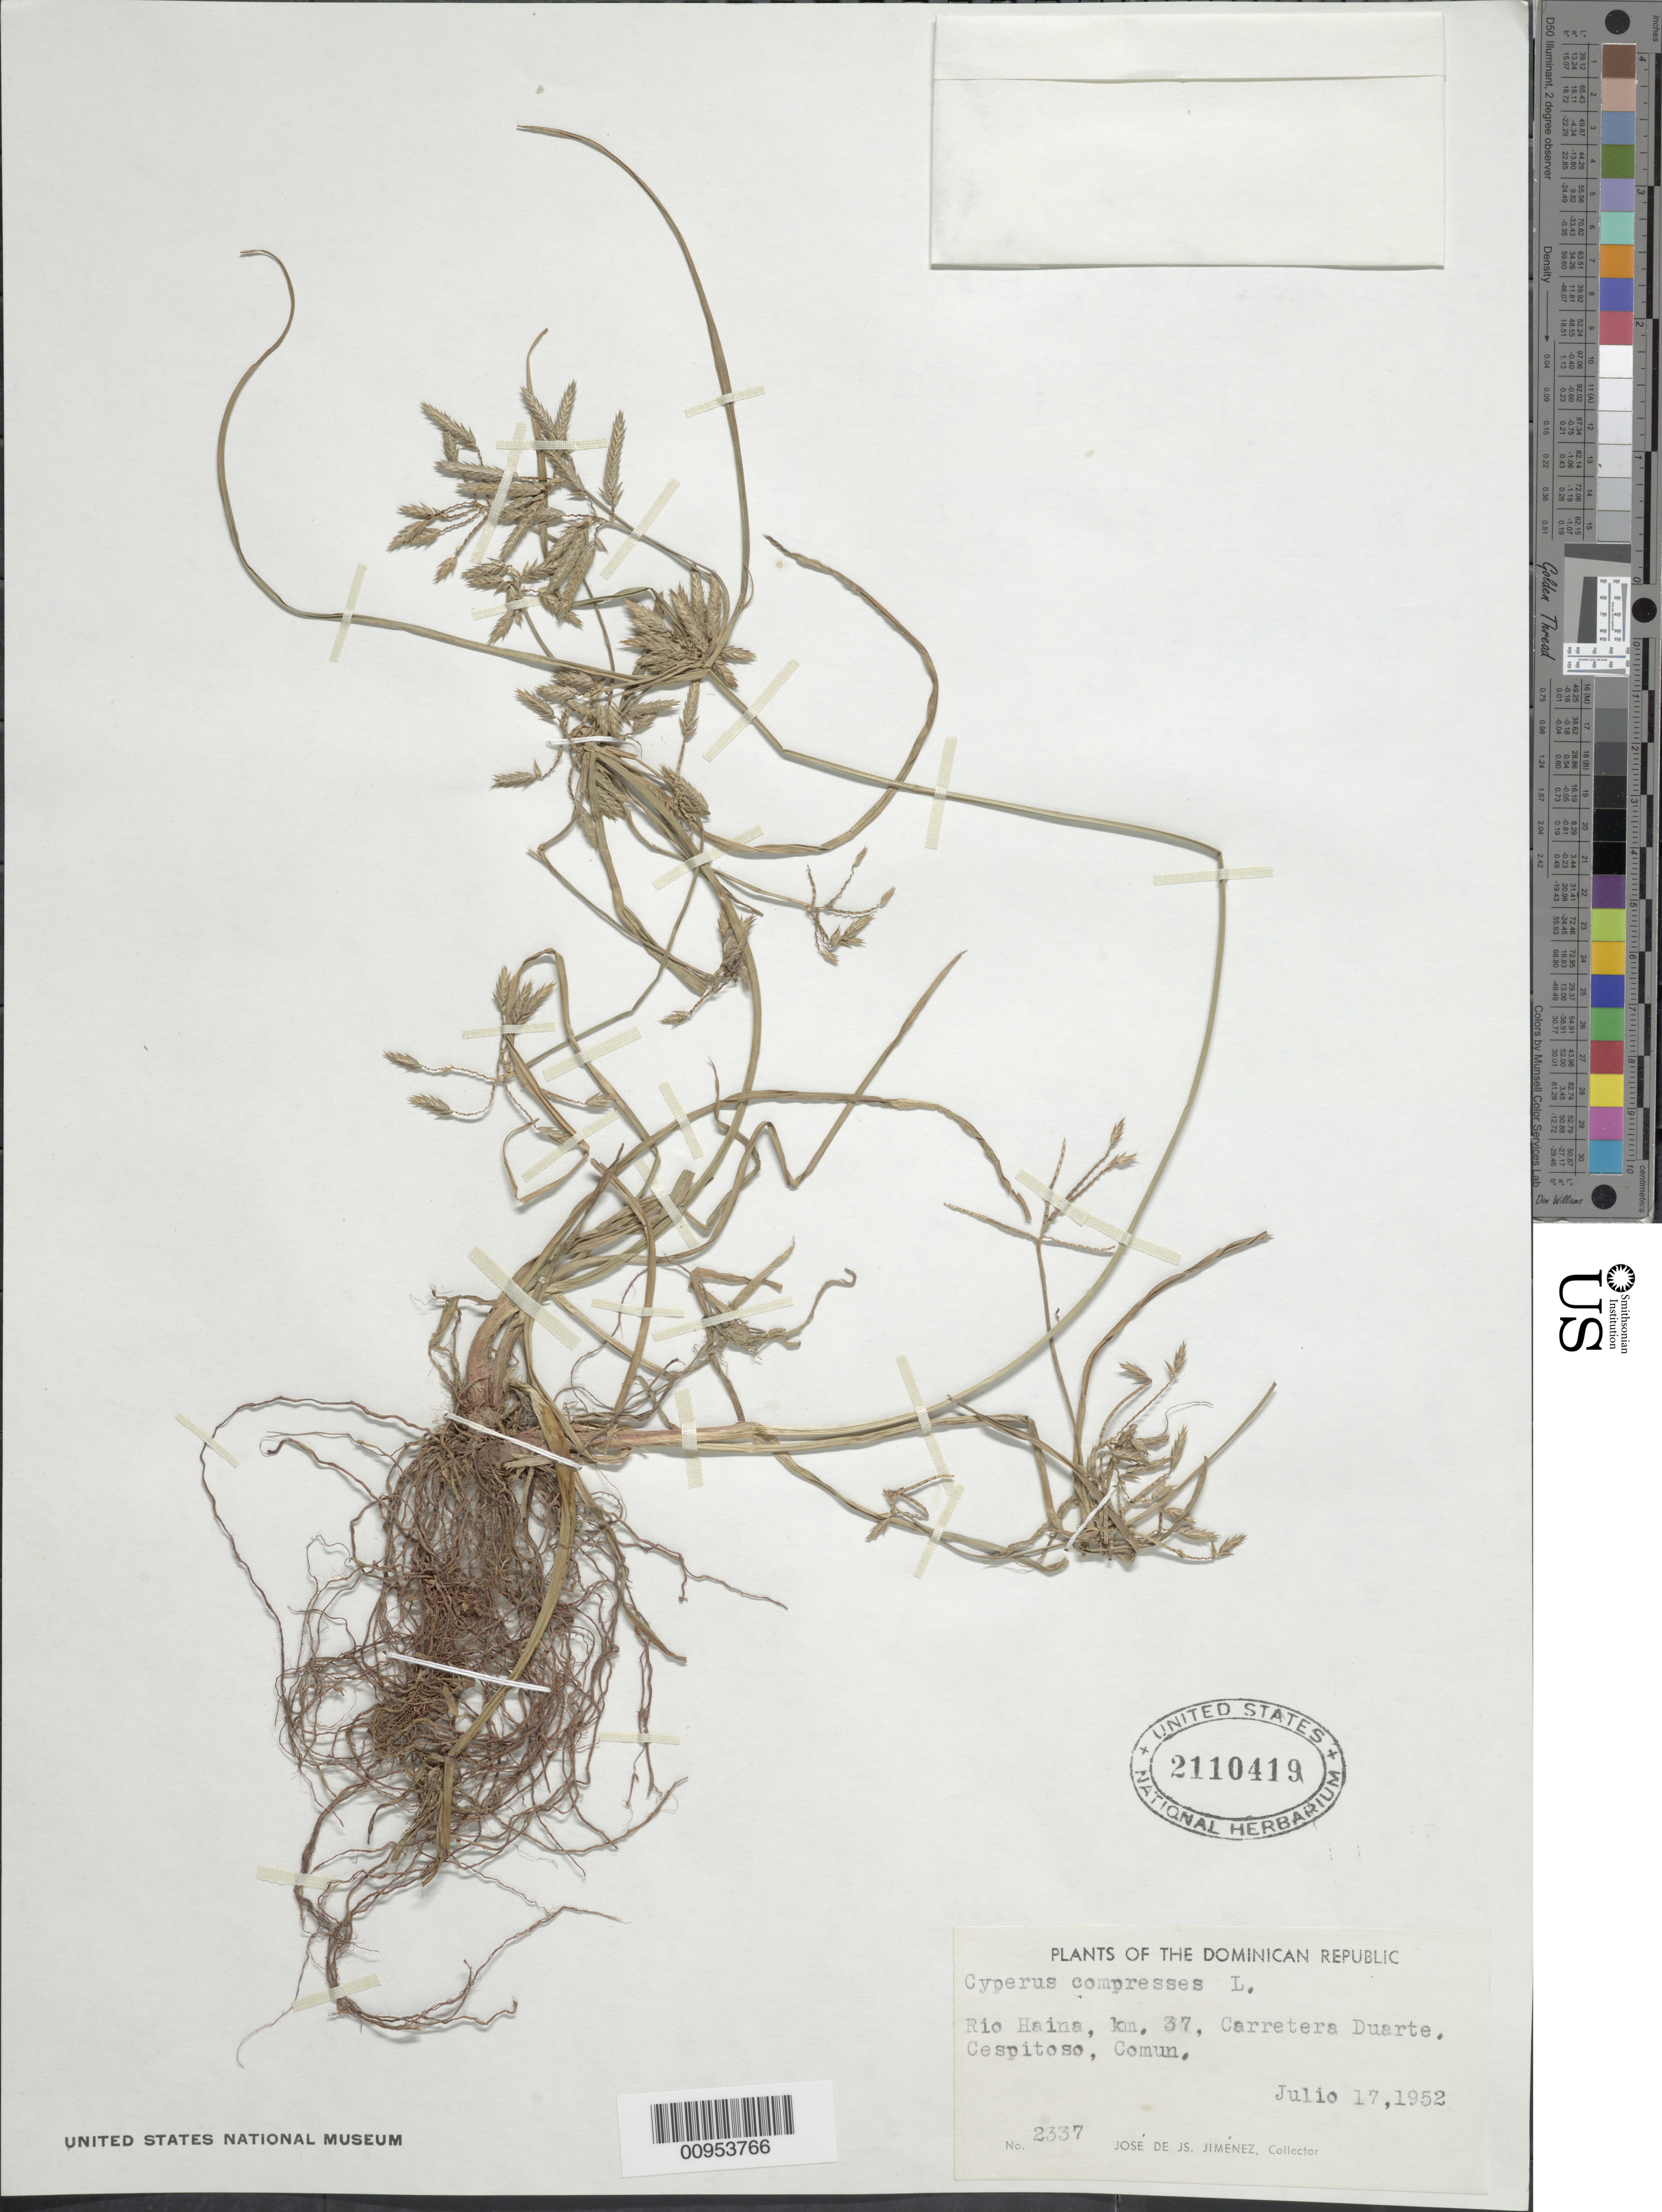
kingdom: Plantae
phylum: Tracheophyta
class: Liliopsida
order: Poales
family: Cyperaceae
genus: Cyperus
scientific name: Cyperus compressus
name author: L.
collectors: J. J. Jiménez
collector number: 2337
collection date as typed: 17 Jul 1952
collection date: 1952-07-17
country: Dominican Republic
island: Hispaniola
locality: Rio Haina, km 37, Carretera Duarte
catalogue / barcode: US 2110419